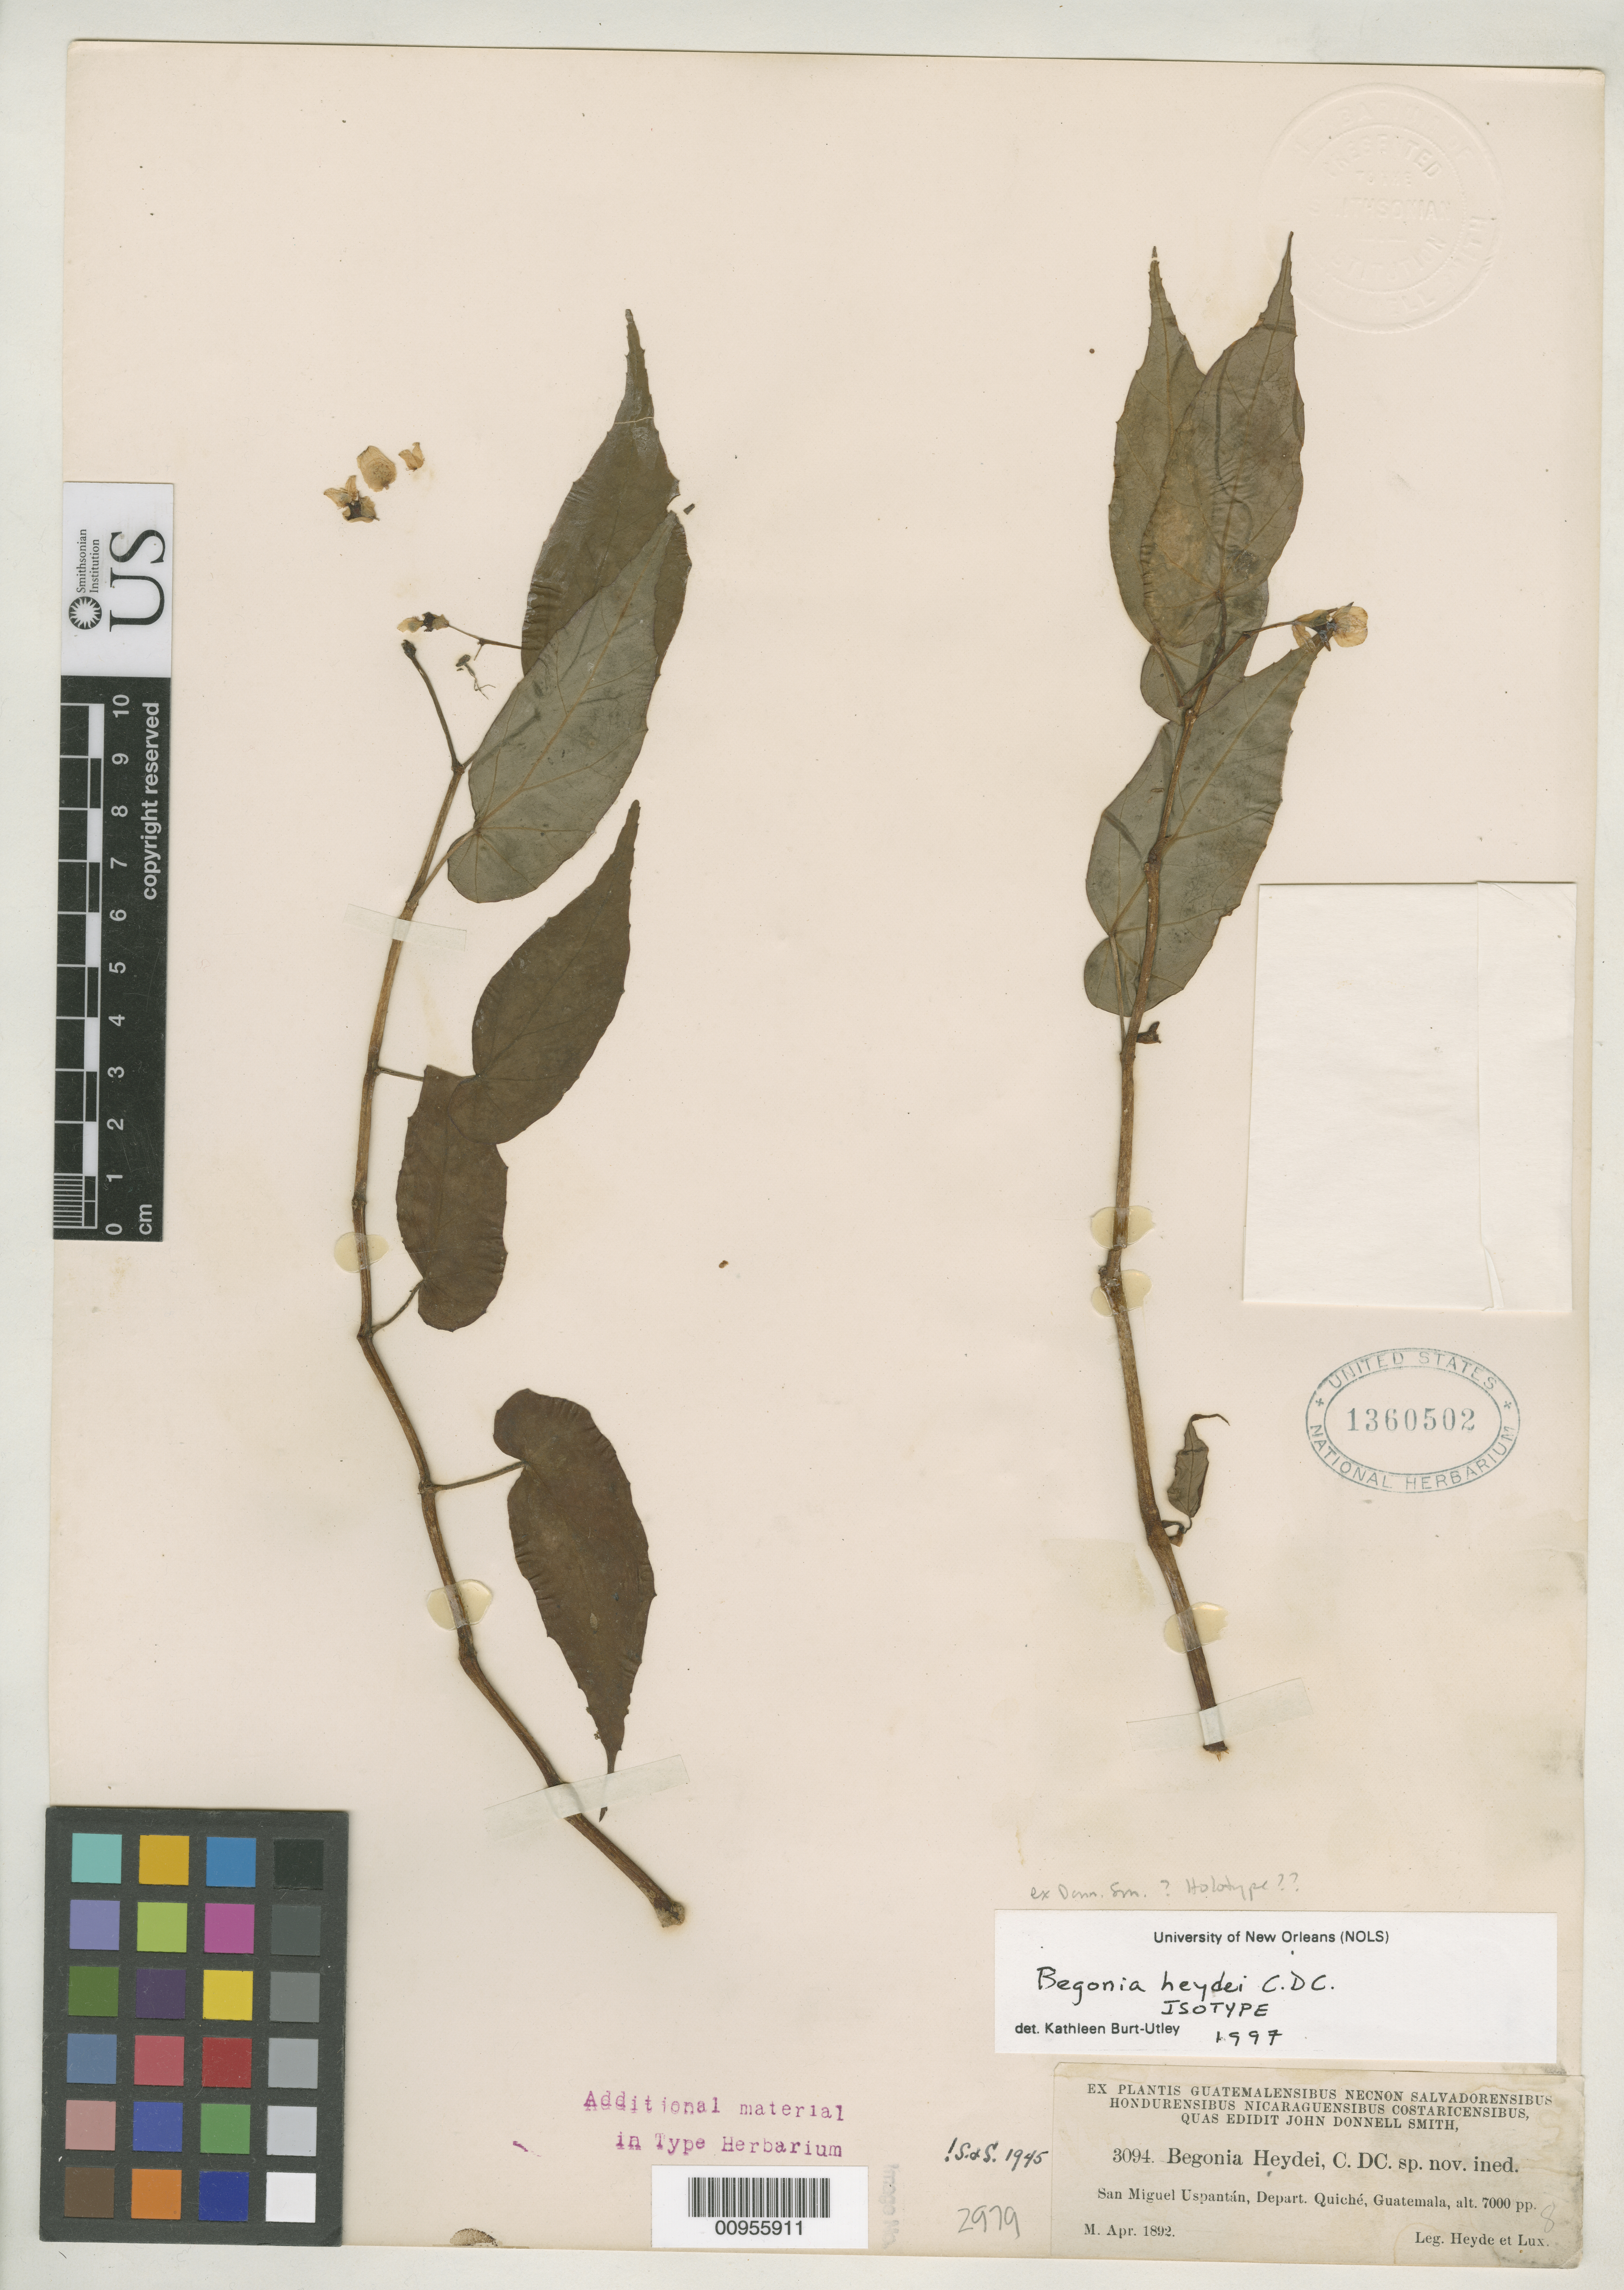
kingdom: Plantae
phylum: Tracheophyta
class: Magnoliopsida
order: Cucurbitales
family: Begoniaceae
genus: Begonia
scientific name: Begonia heydei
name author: C. DC. ex Donn. Sm.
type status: Isotype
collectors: E. T. Heyde & E. Lux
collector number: J.D.S. 3094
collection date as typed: Apr 1892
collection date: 1892-04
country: Guatemala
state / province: El Quiché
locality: San Miguel Uspantán.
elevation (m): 2134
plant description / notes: Validating author usually considered C. DC. [in J. Donn. Sm.] but possibly to be cited as C. DC. ex J. Donn. Sm. (which would affect likely location of holotype).; Unclear whether holotypes of names in this publication are deposited at G or US; this sheet annotated as isotype by K. Burt-Utley (1997) but possibly the holotype.; Specimen ex herb. John Donnell Smith.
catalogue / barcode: US 1360502